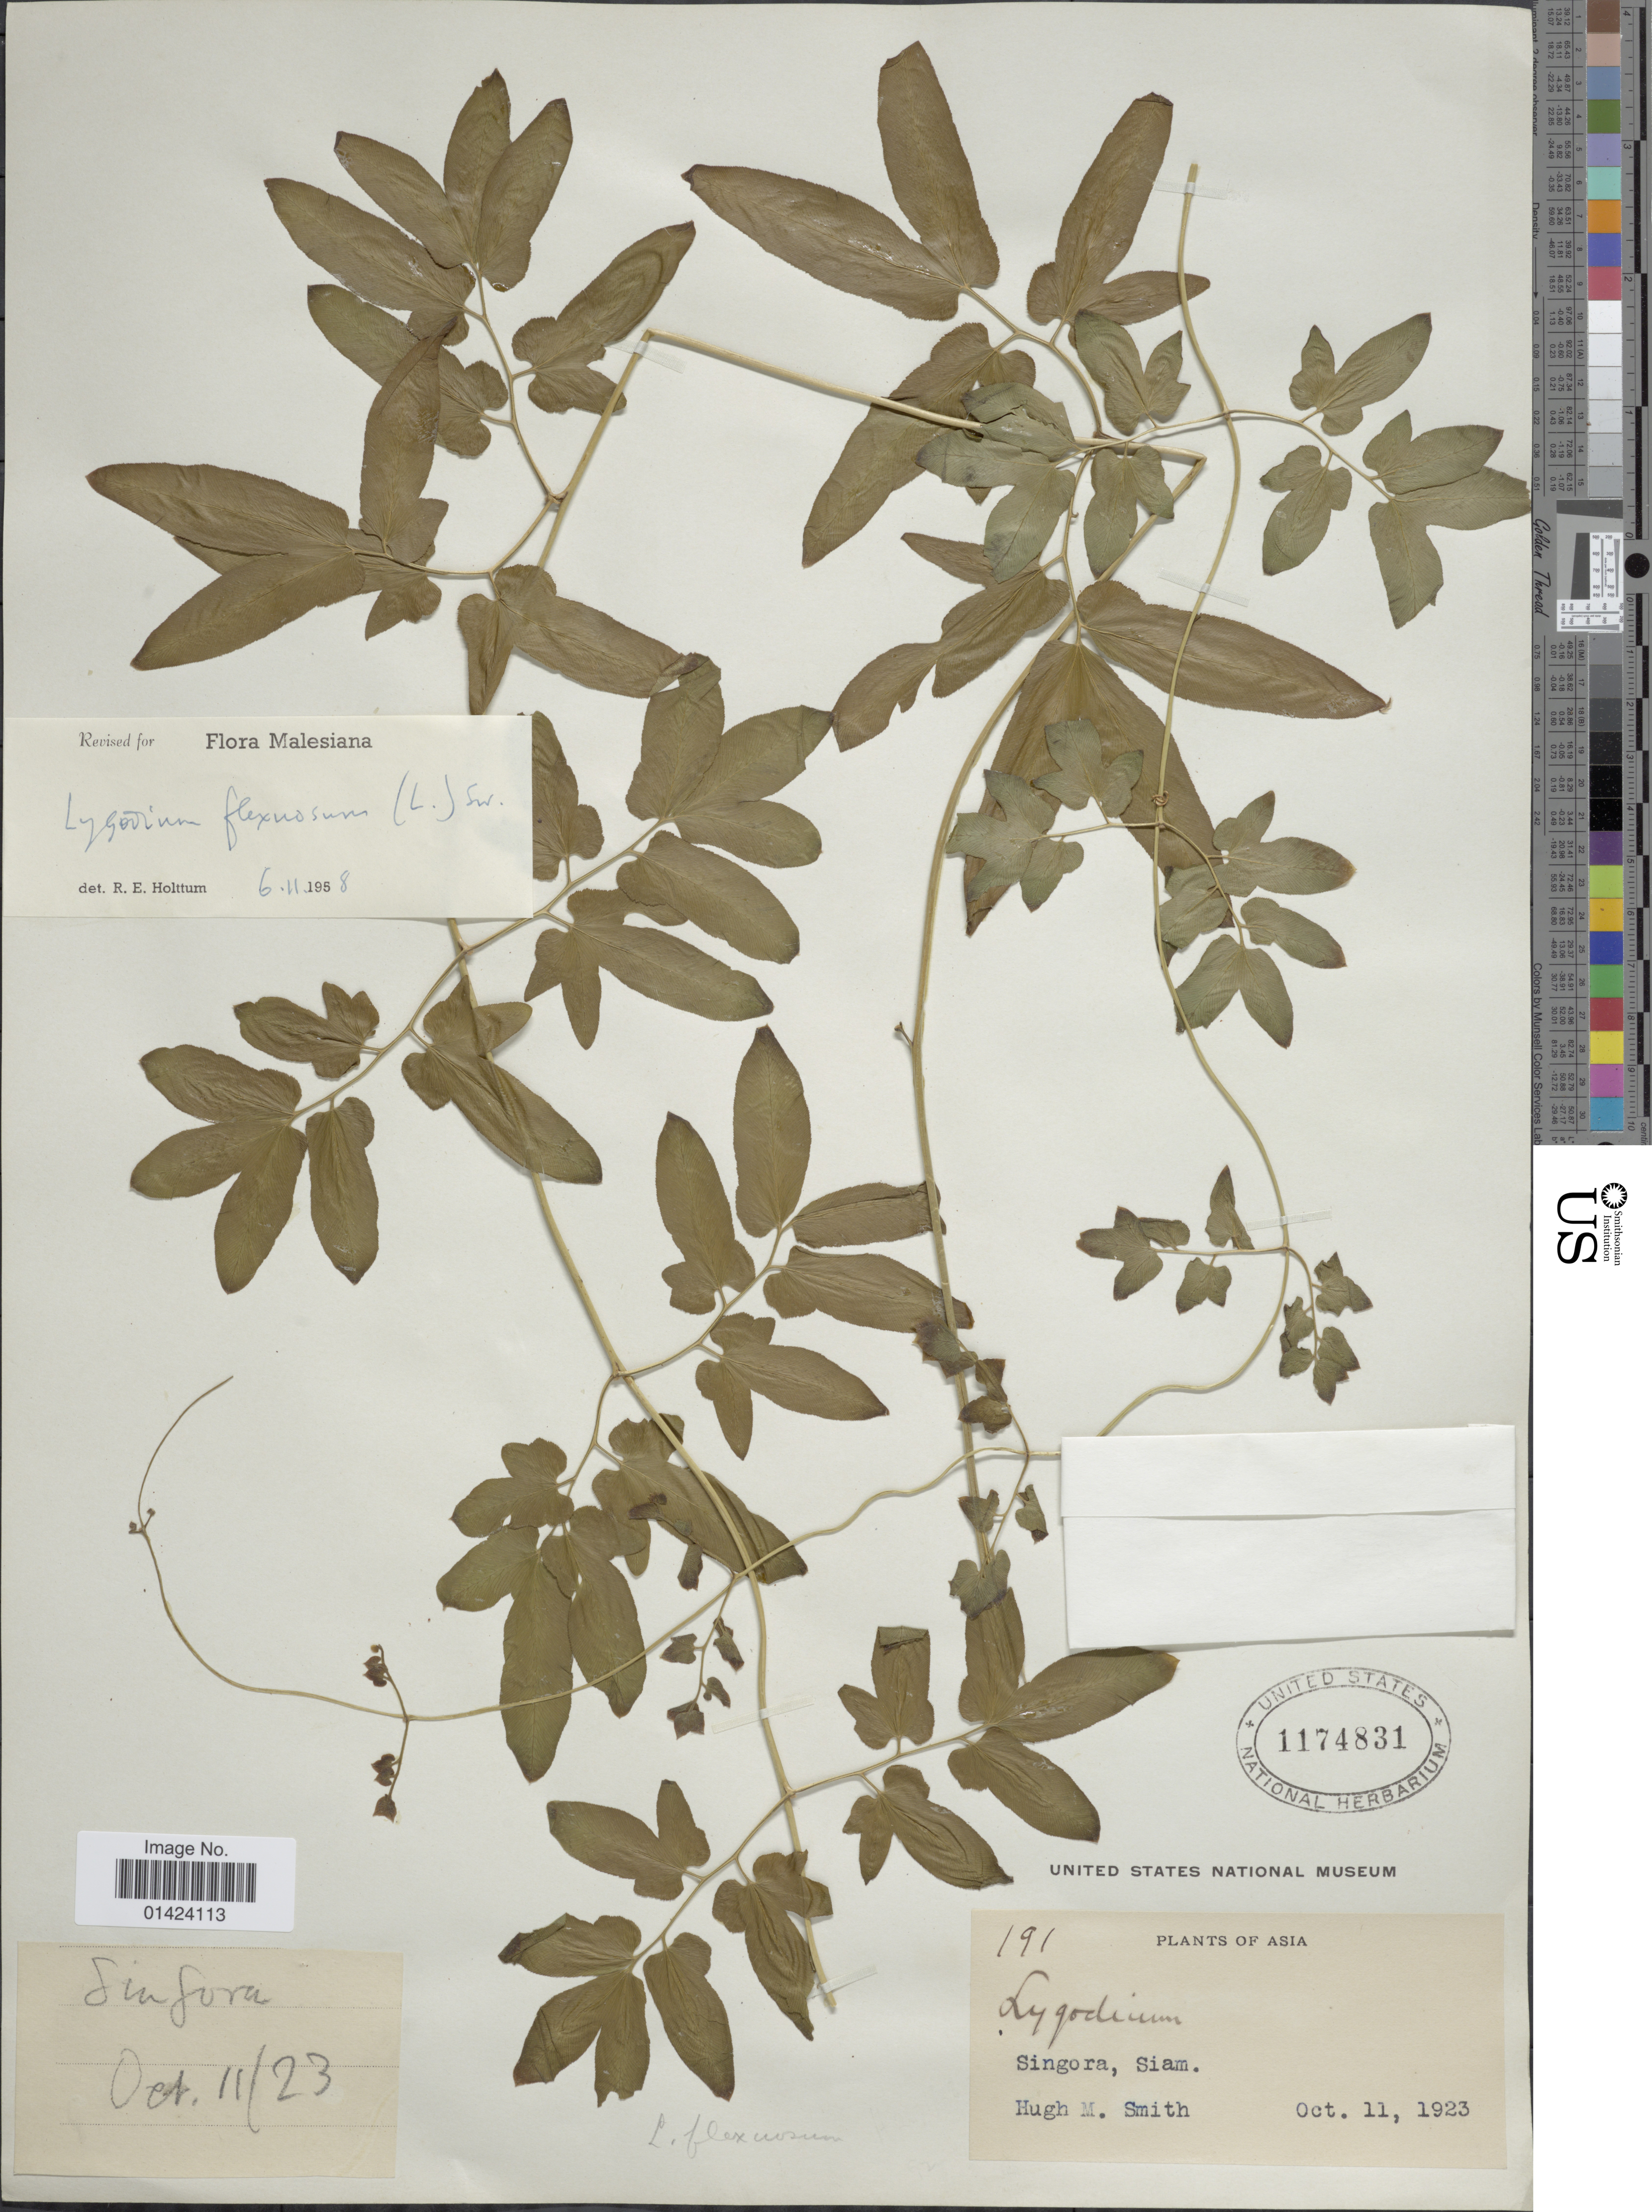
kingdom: Plantae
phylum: Tracheophyta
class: Polypodiopsida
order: Schizaeales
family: Lygodiaceae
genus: Lygodium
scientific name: Lygodium flexuosum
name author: Sw.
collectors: H. M. Smith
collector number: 191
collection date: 1923-10-11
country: Thailand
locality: Asia, Singora, Siam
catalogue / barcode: US 1174831